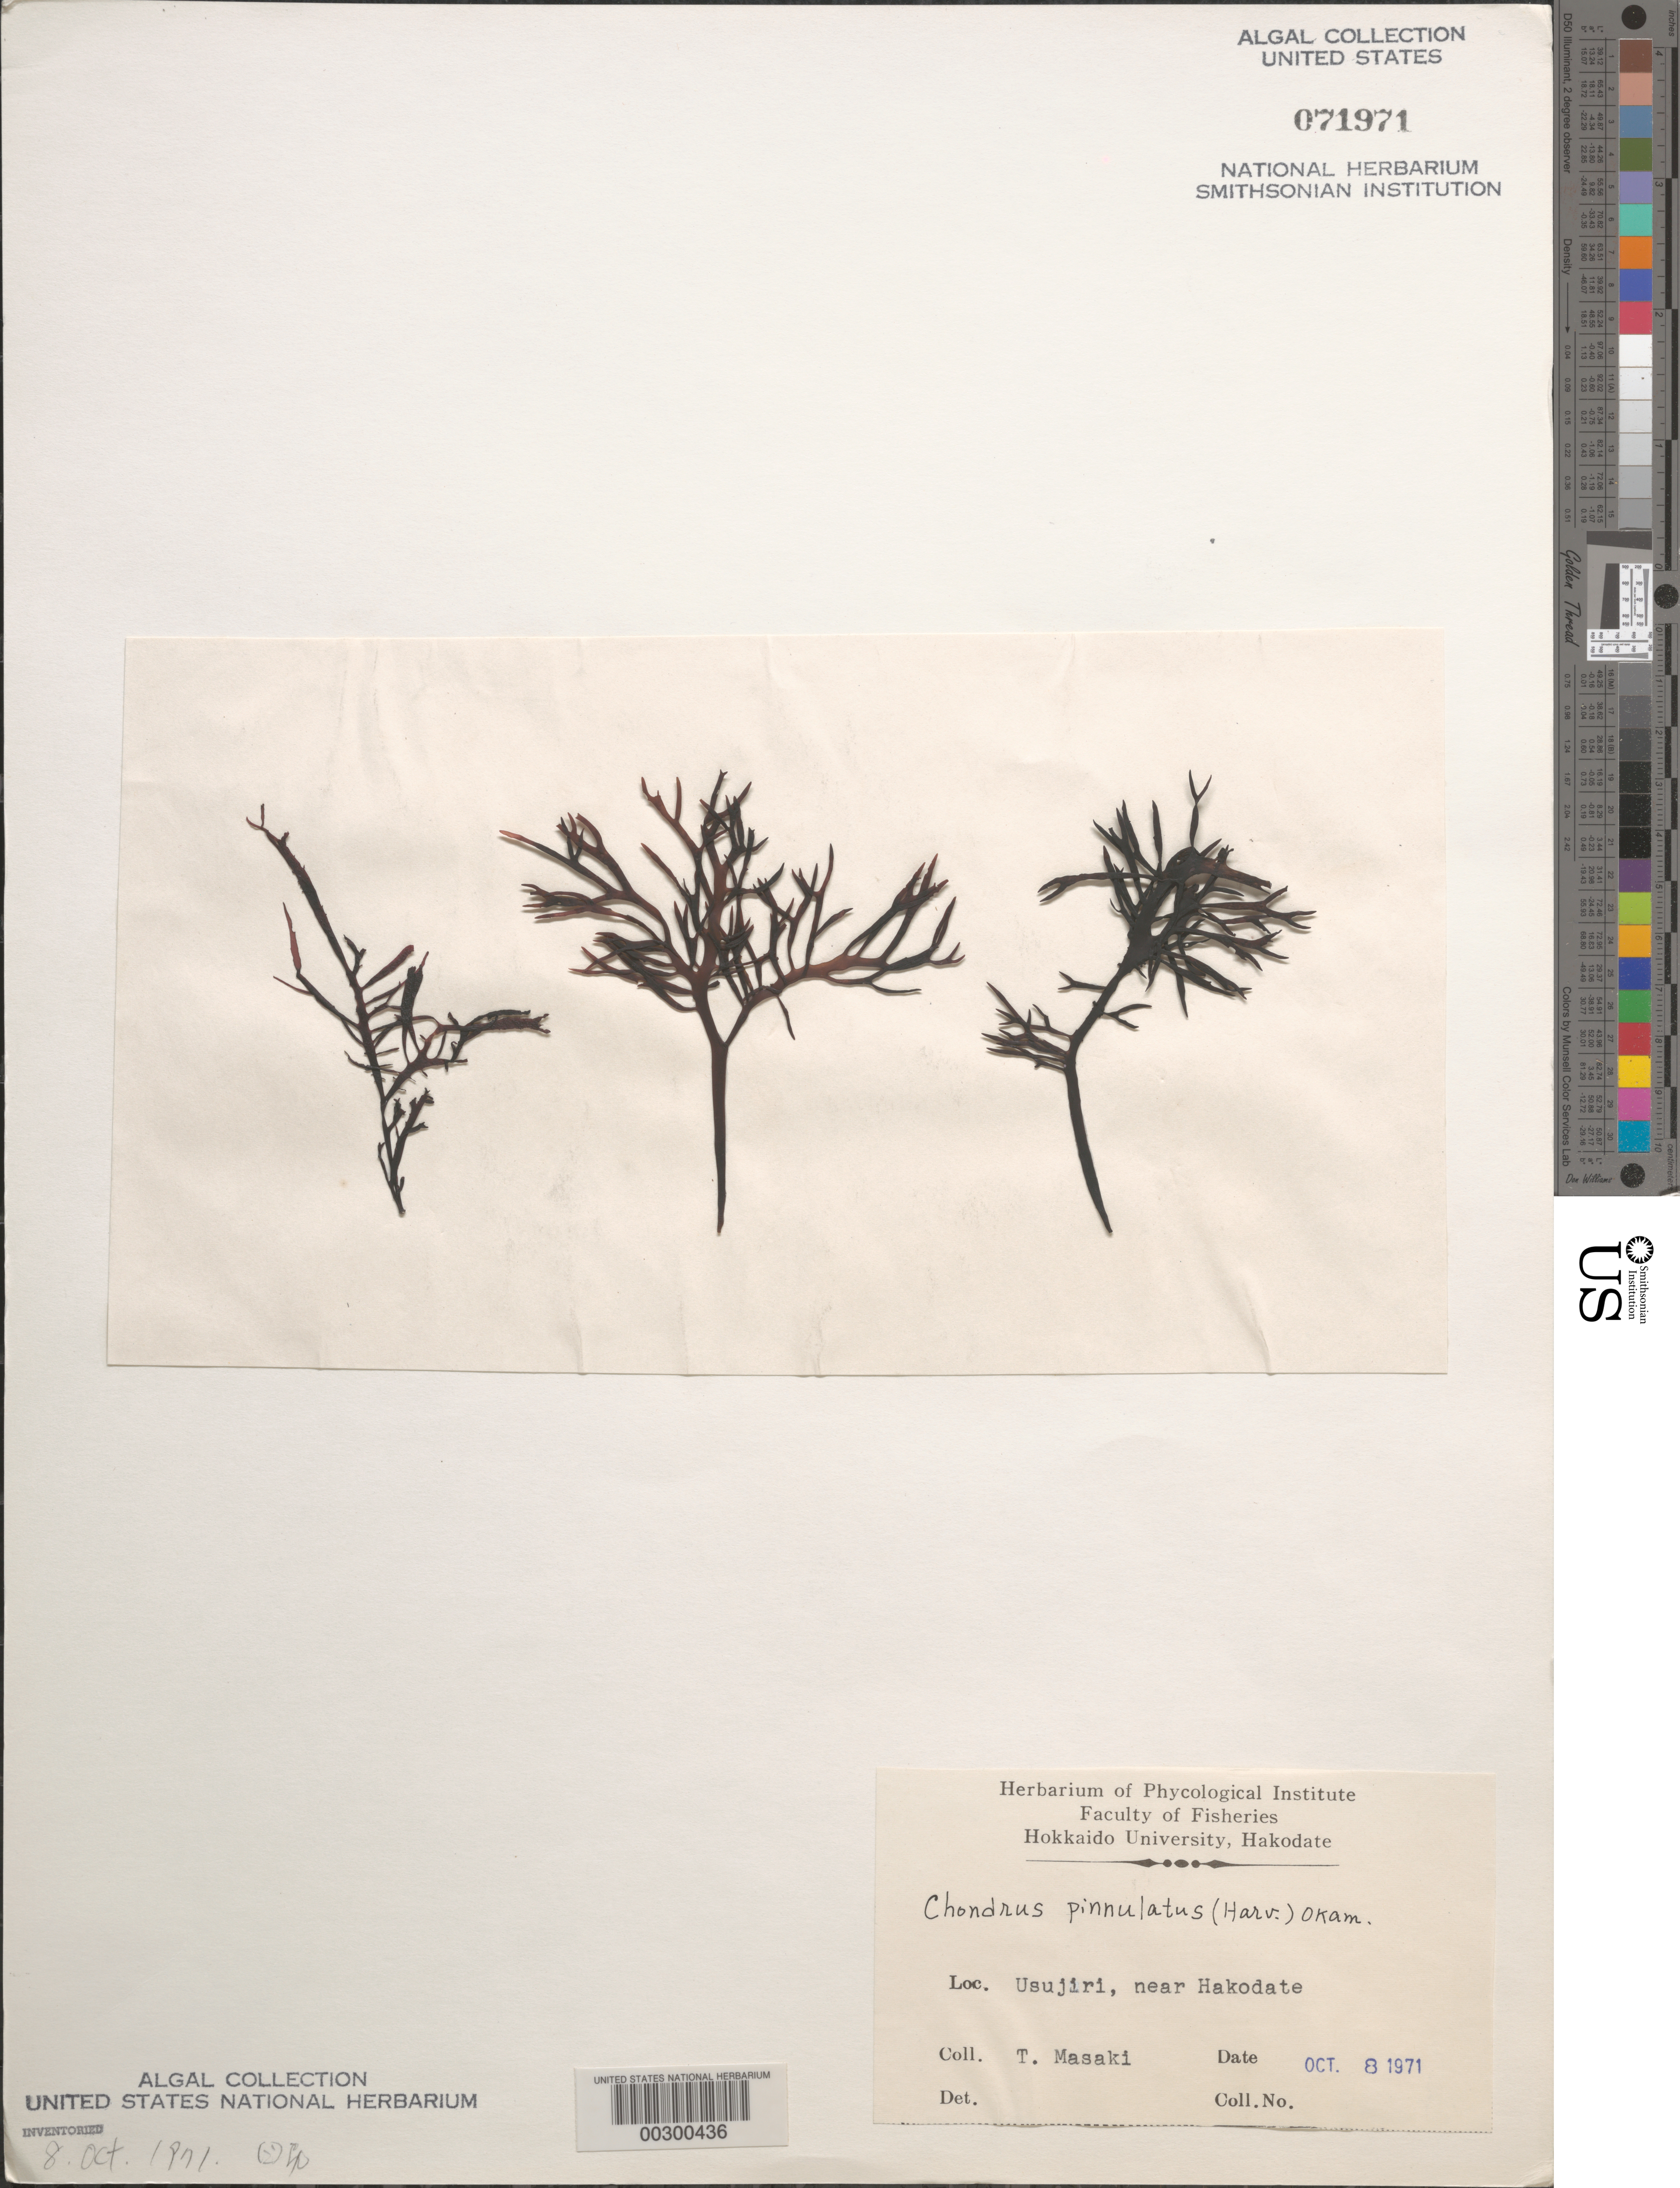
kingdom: Plantae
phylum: Rhodophyta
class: Florideophyceae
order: Gigartinales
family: Gigartinaceae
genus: Chondrus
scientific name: Chondrus pinnulatus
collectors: T. Masaki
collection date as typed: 08 Oct 1971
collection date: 1971-10-08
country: Japan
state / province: Hokkaido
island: Hokkaido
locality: Usujiri, near Hakodate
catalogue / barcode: US 71971